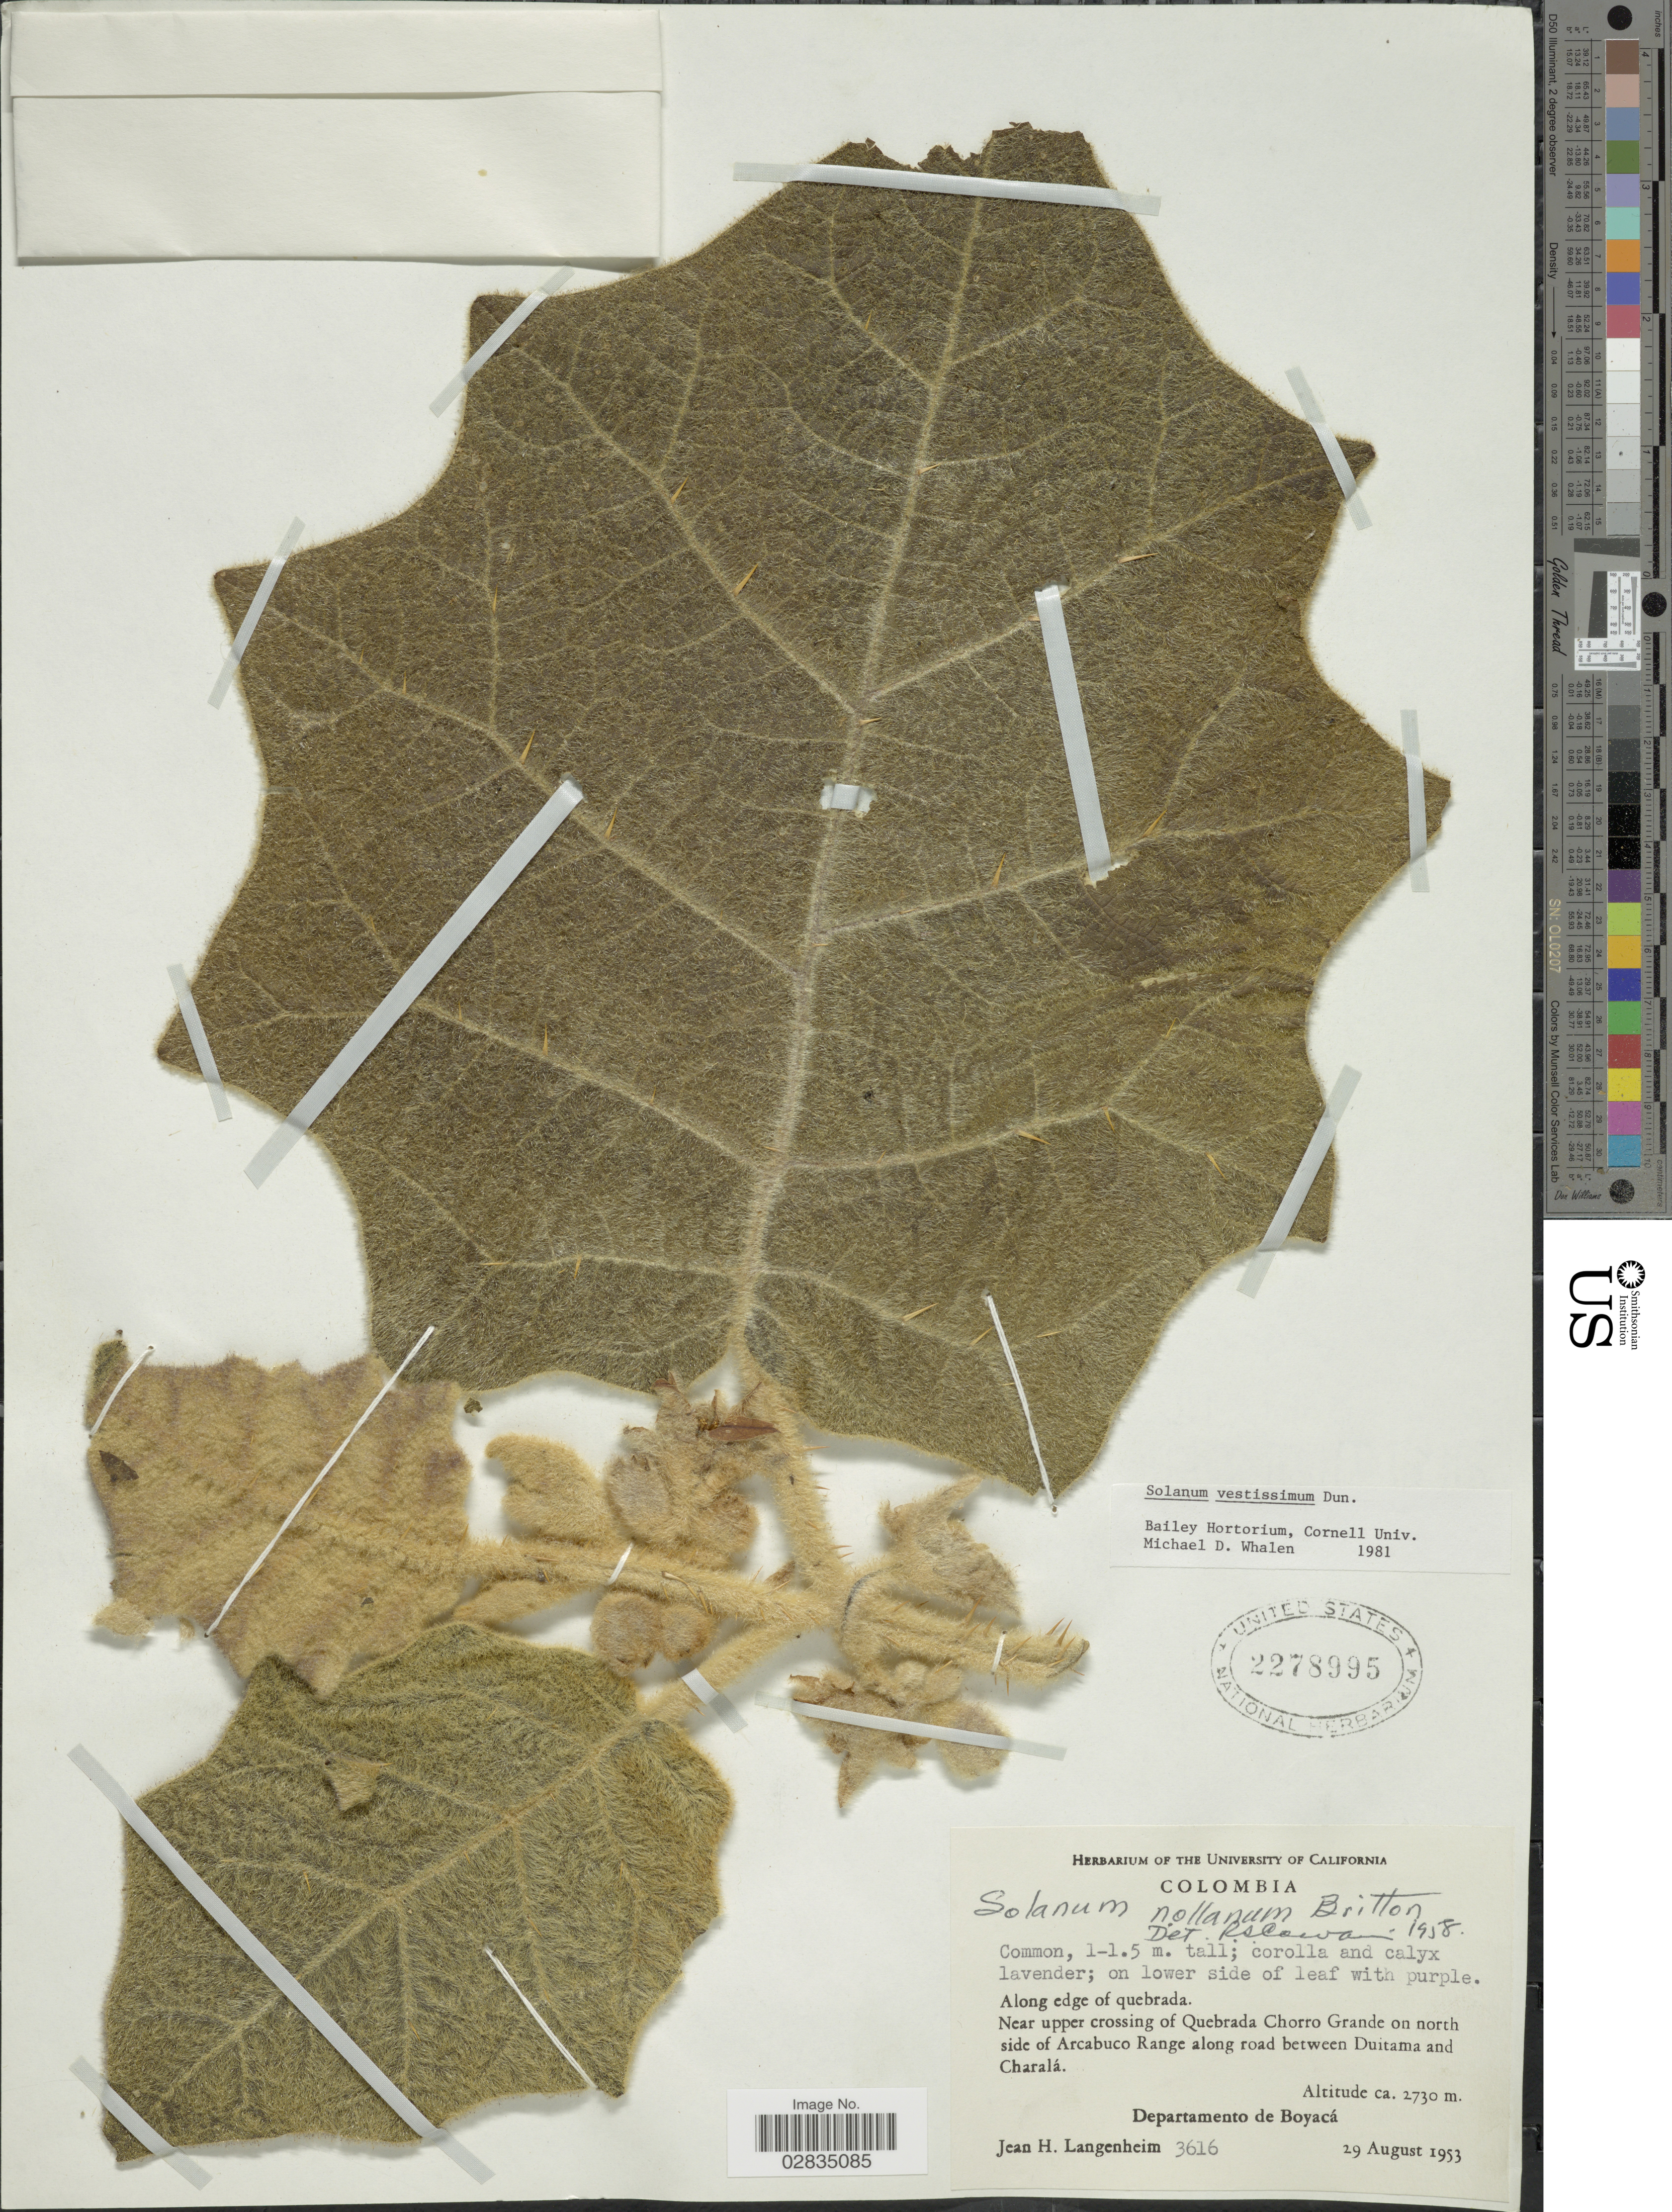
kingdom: Plantae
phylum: Tracheophyta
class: Magnoliopsida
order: Solanales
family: Solanaceae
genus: Solanum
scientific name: Solanum vestissimum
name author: Dunal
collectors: J. H. Langenheim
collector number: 3616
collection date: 1953-08-29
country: Colombia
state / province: Boyacá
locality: Along edge of quebrada, near upper crossing of Quebrada Chorro Grande on north side of Arcabuco Range along road between Duitama and Charalá, Departamento de Boyacá.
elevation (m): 2730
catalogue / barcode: US 2278995